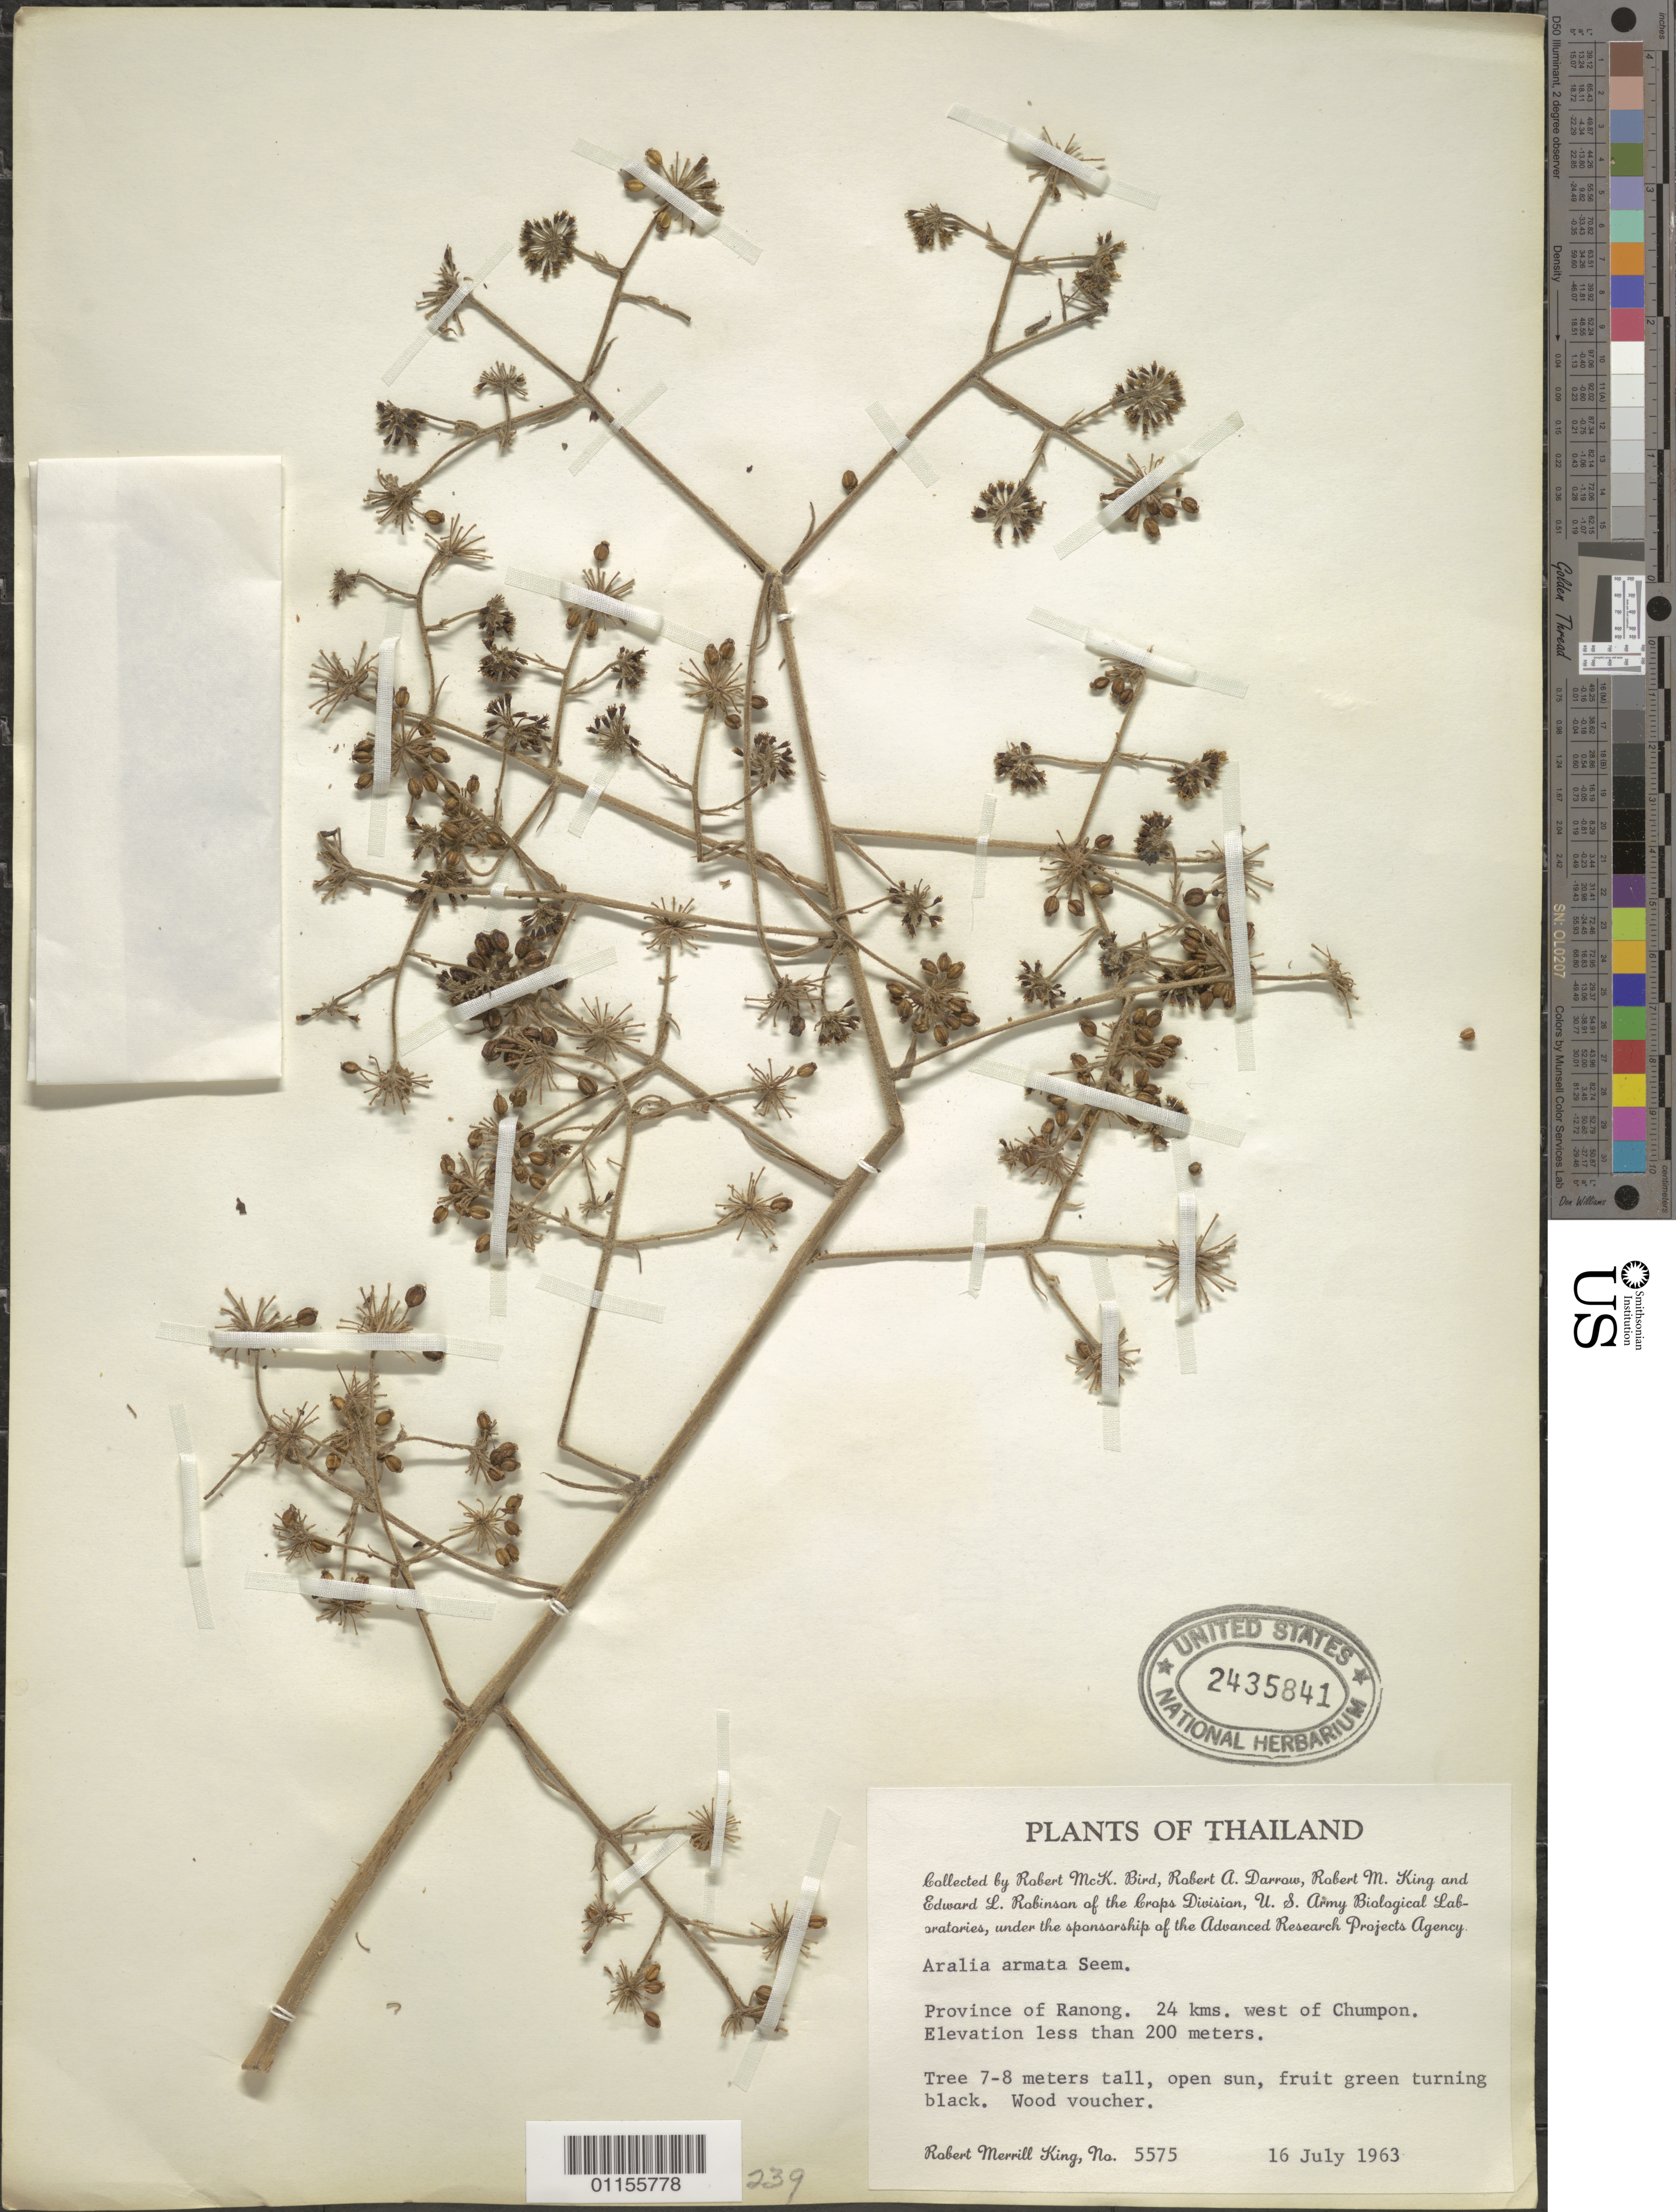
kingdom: Plantae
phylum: Tracheophyta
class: Magnoliopsida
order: Apiales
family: Araliaceae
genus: Aralia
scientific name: Aralia armata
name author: (Wall.) Seem.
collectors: R. M. King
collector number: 5575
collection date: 1963-07-16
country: Thailand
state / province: Ranong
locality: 24 km W of Chumpon.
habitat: Tree, open sun. Wood voucher.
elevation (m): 200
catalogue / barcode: US 2435841